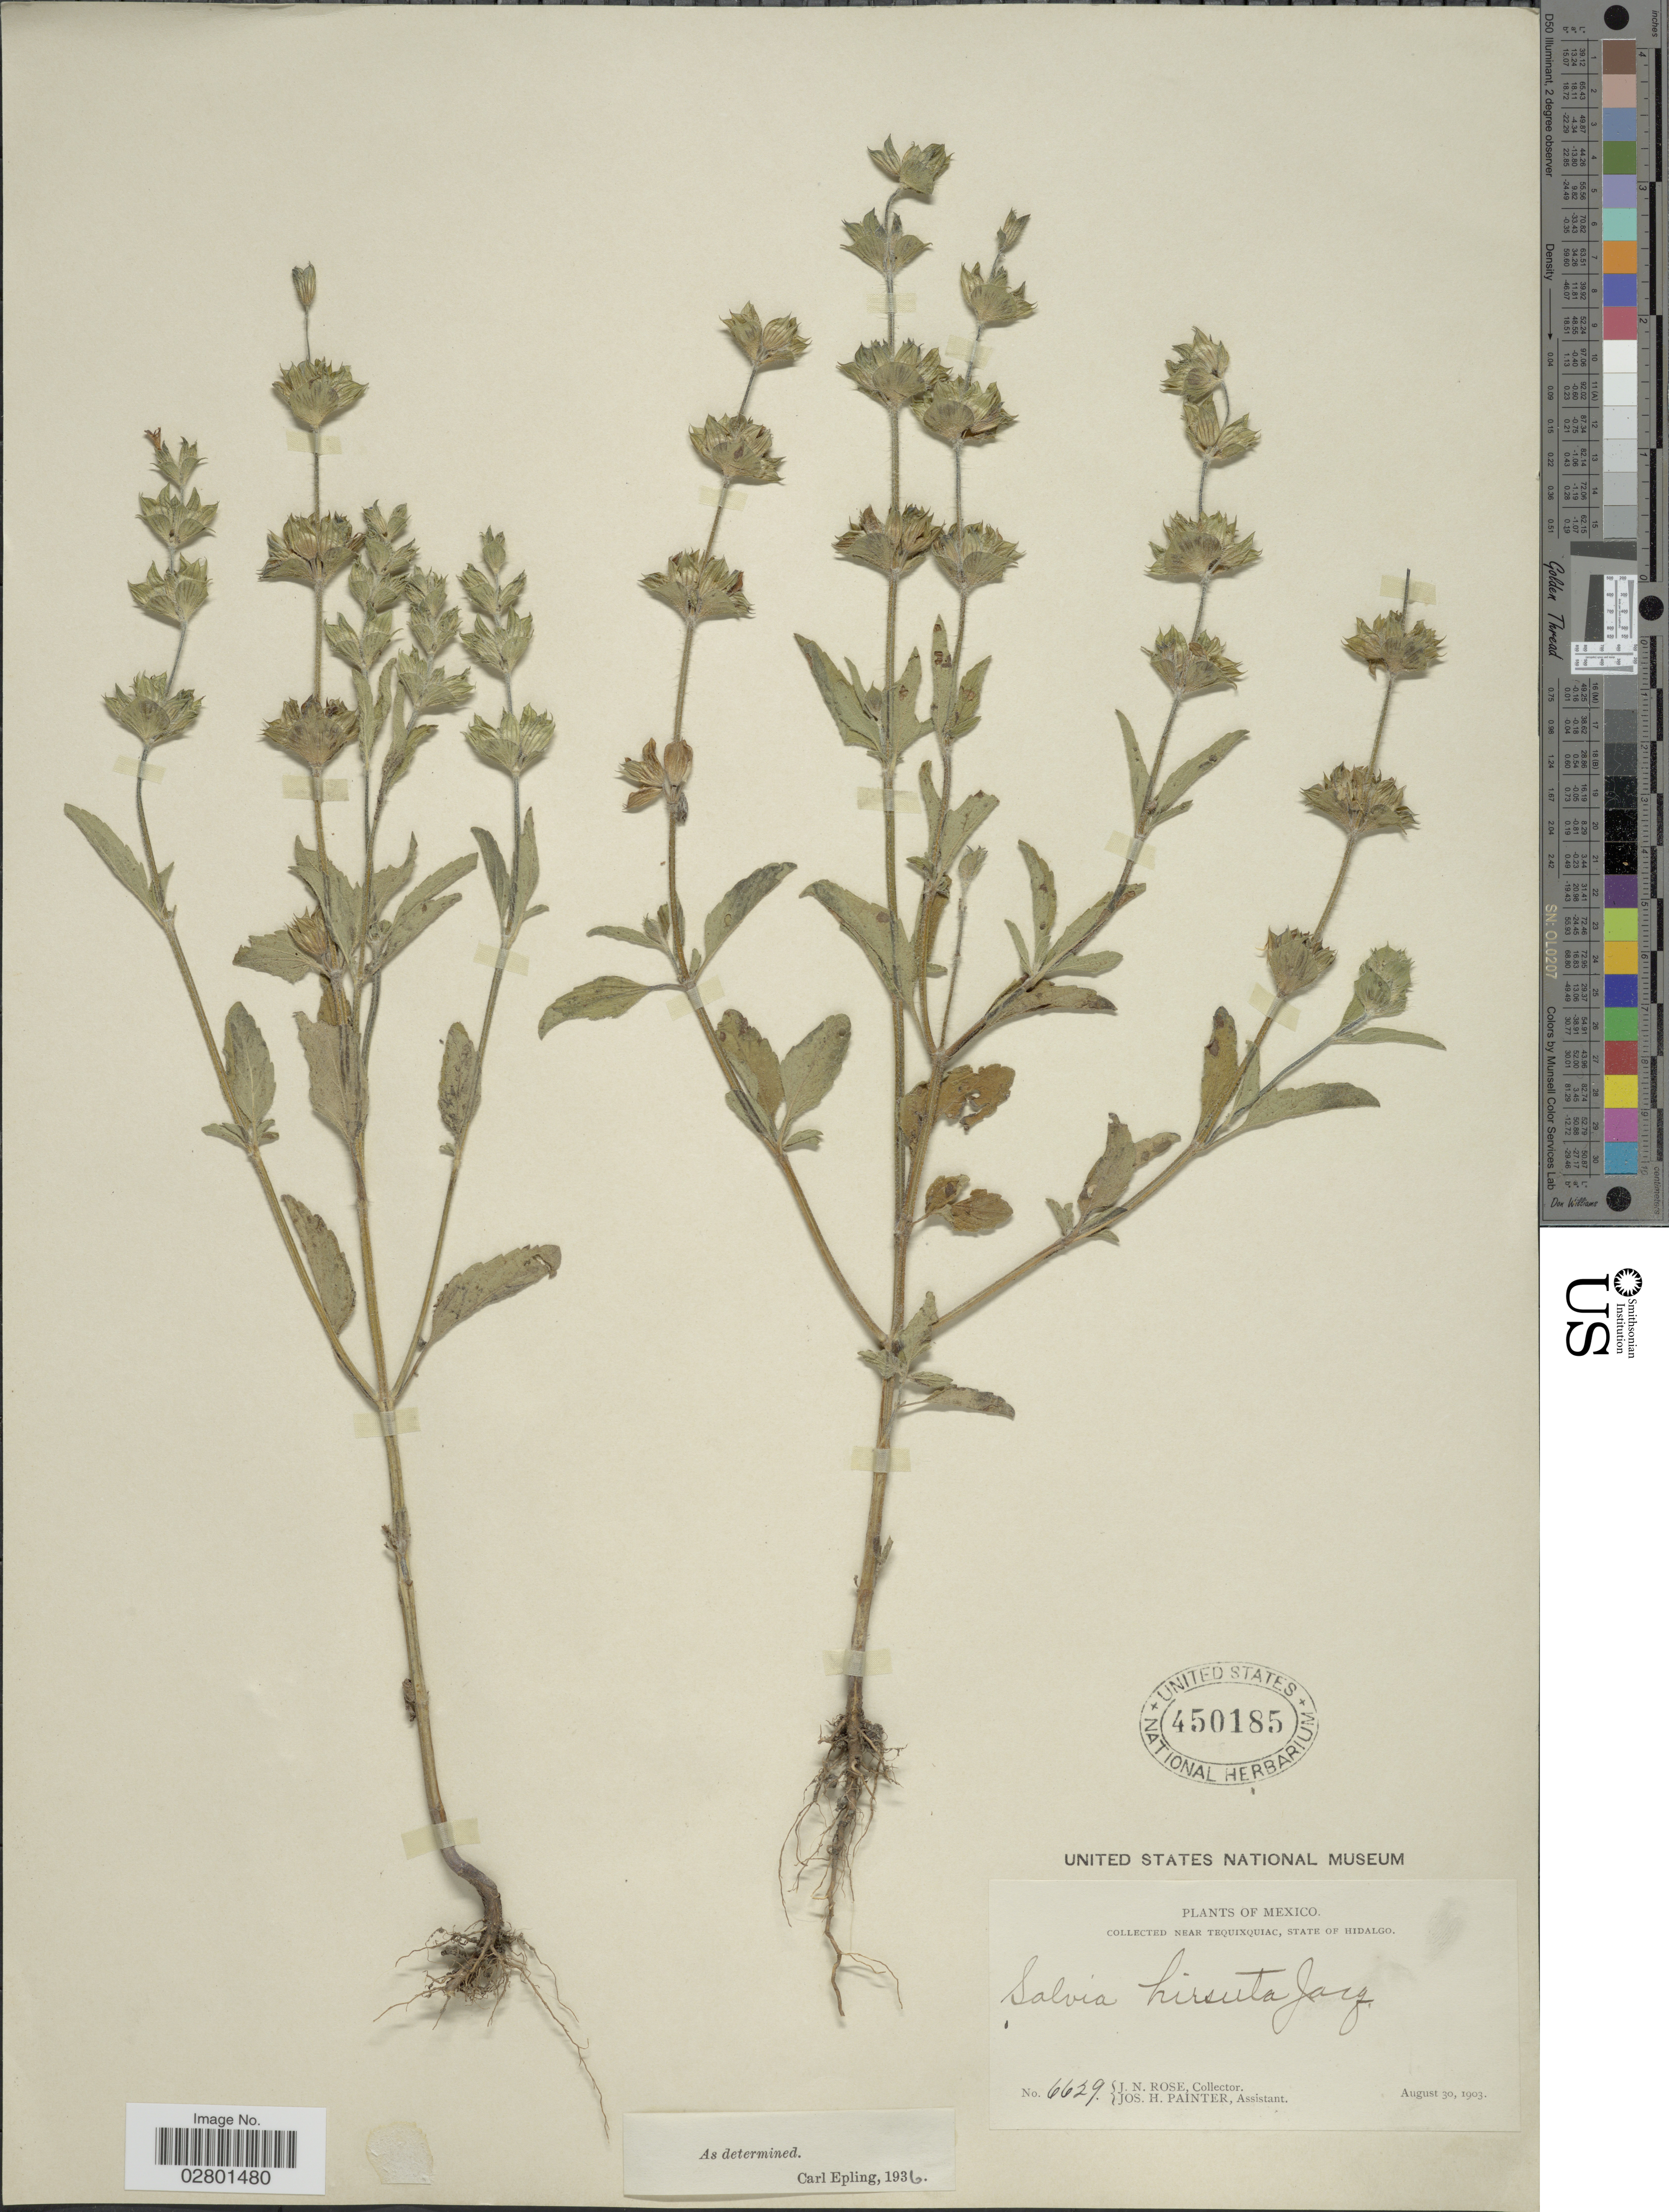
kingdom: Plantae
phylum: Tracheophyta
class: Magnoliopsida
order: Lamiales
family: Lamiaceae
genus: Salvia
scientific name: Salvia hirsuta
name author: Jacq.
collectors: J. N. Rose & J. H. Painter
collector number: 6629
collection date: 1903-08-30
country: Mexico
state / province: Hidalgo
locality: Near Tequixcuiac.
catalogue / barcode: US 450185